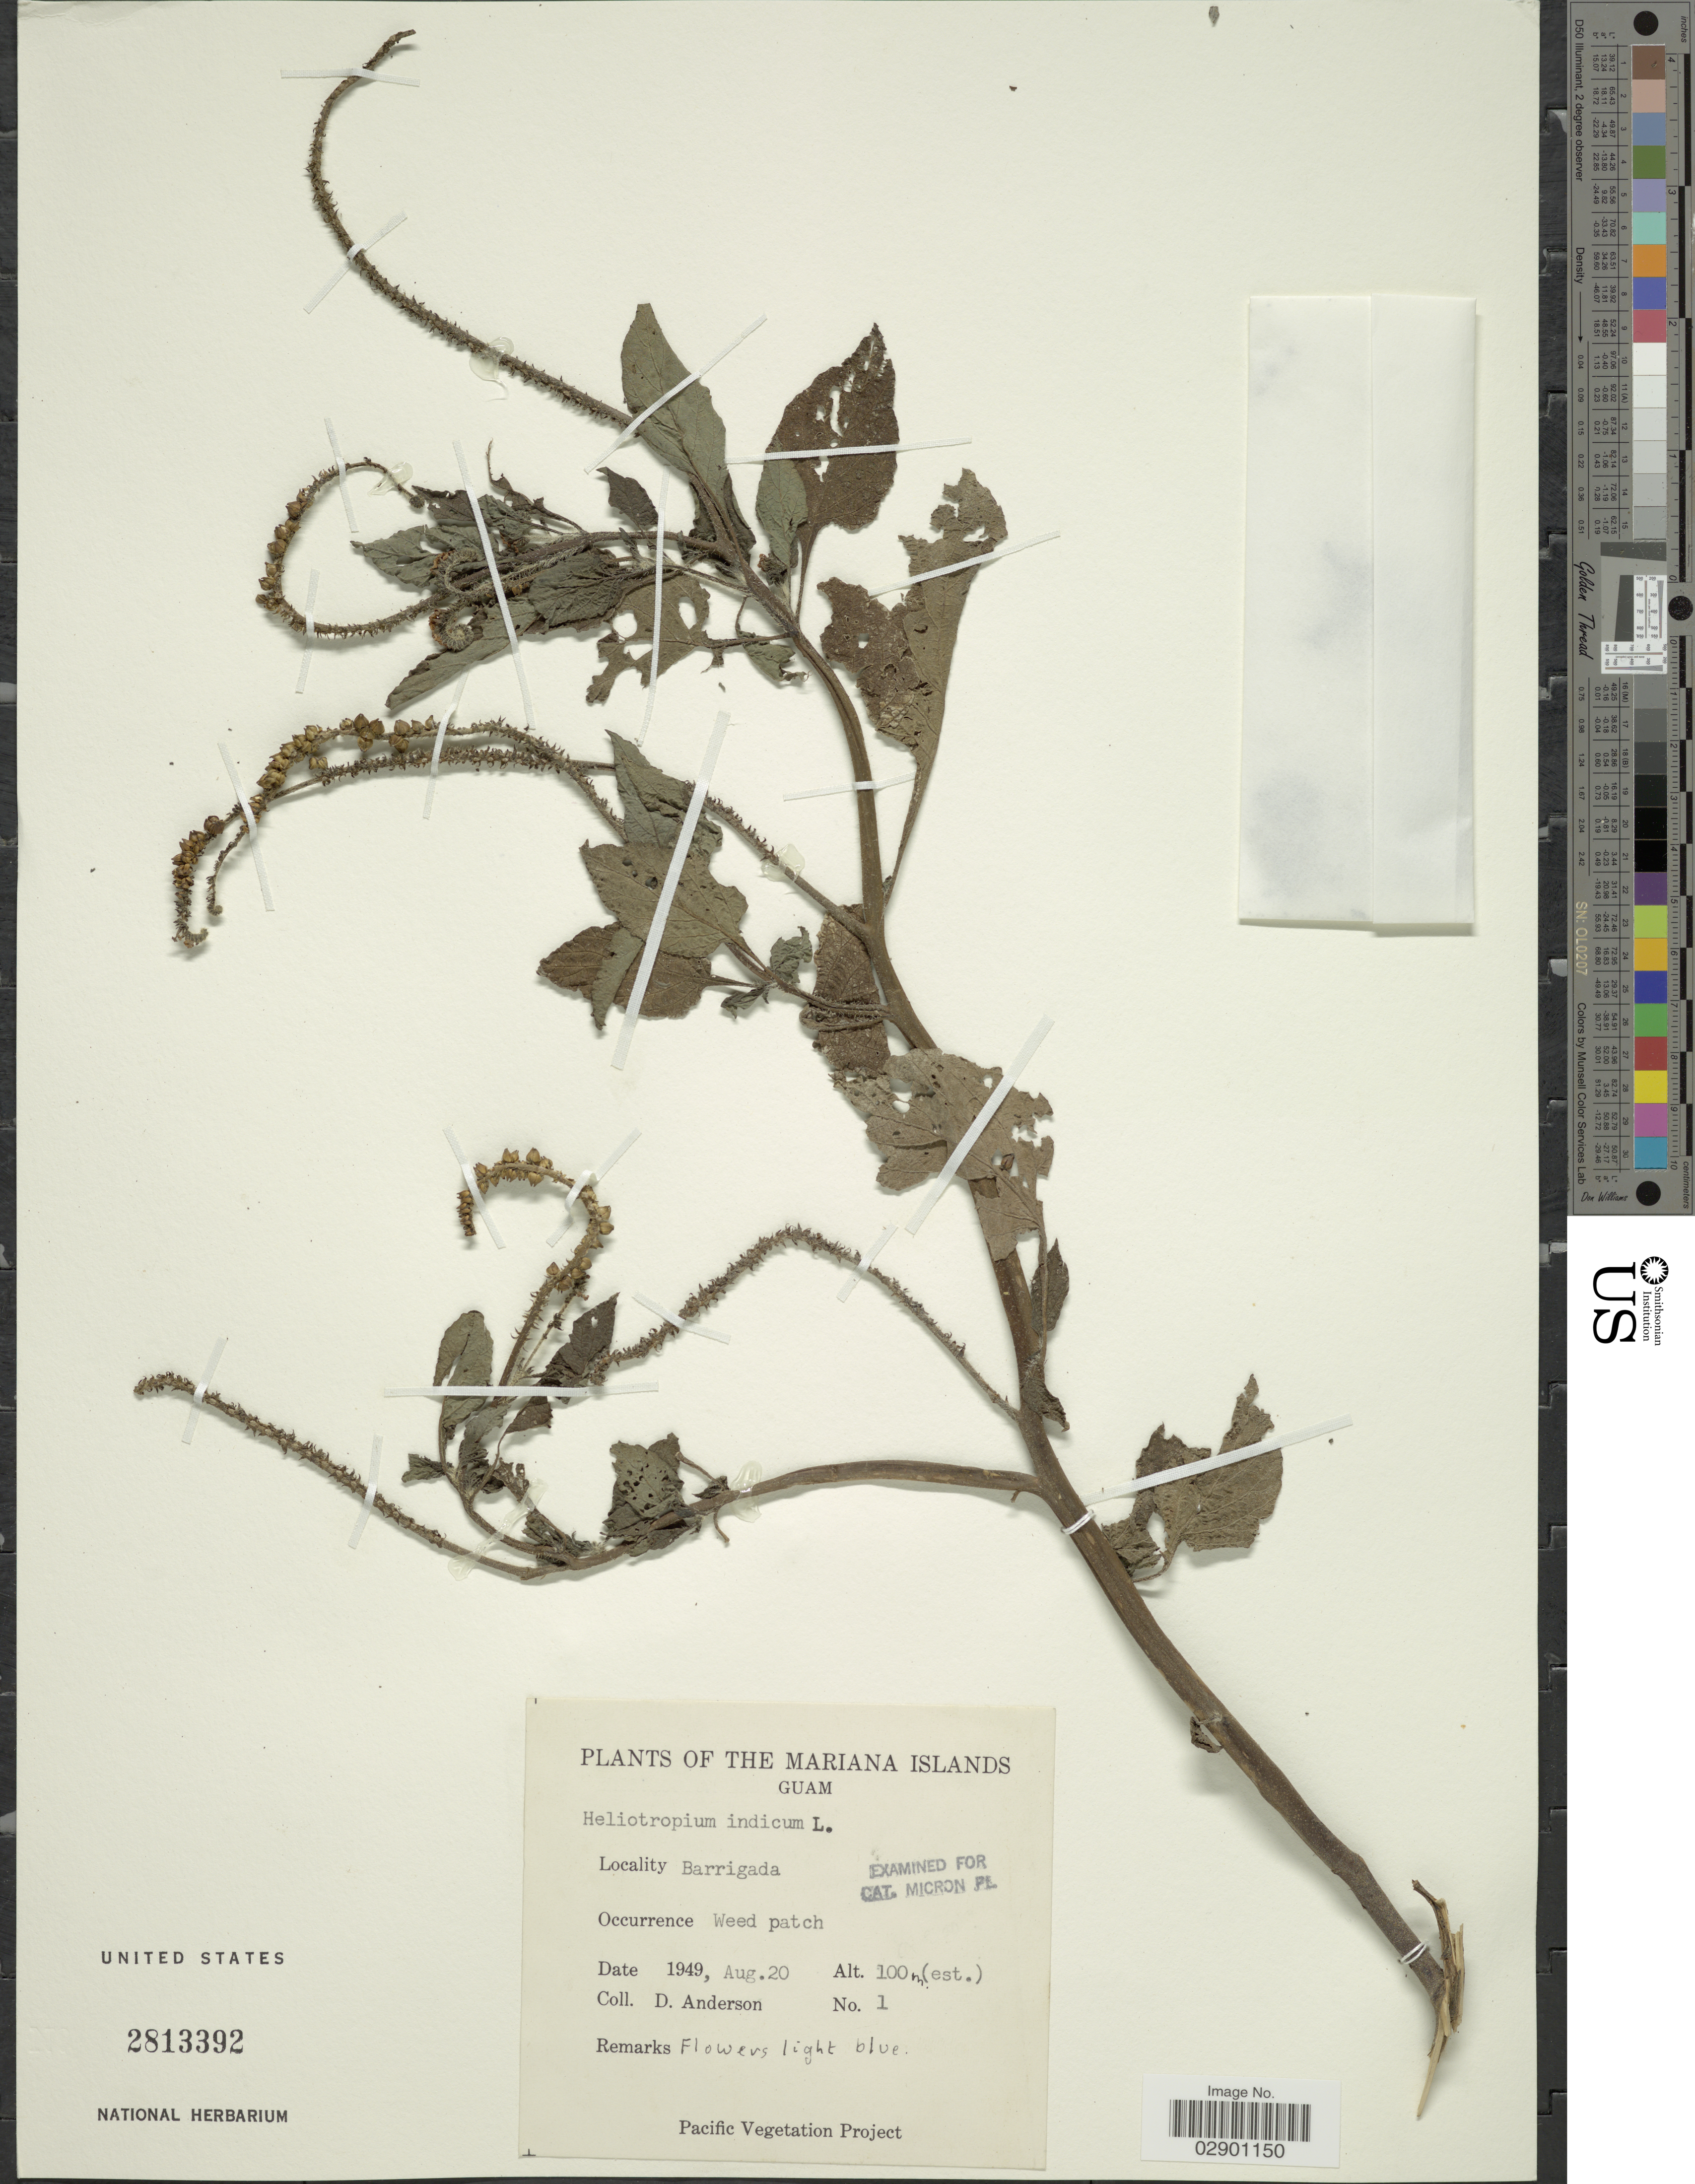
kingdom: Plantae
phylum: Tracheophyta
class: Magnoliopsida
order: Boraginales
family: Heliotropiaceae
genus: Heliotropium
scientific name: Heliotropium indicum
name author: L.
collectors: D. Anderson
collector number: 1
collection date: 1949-08-20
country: Guam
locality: Mariana Islands. Barrigada.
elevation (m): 100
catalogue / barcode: US 2813392